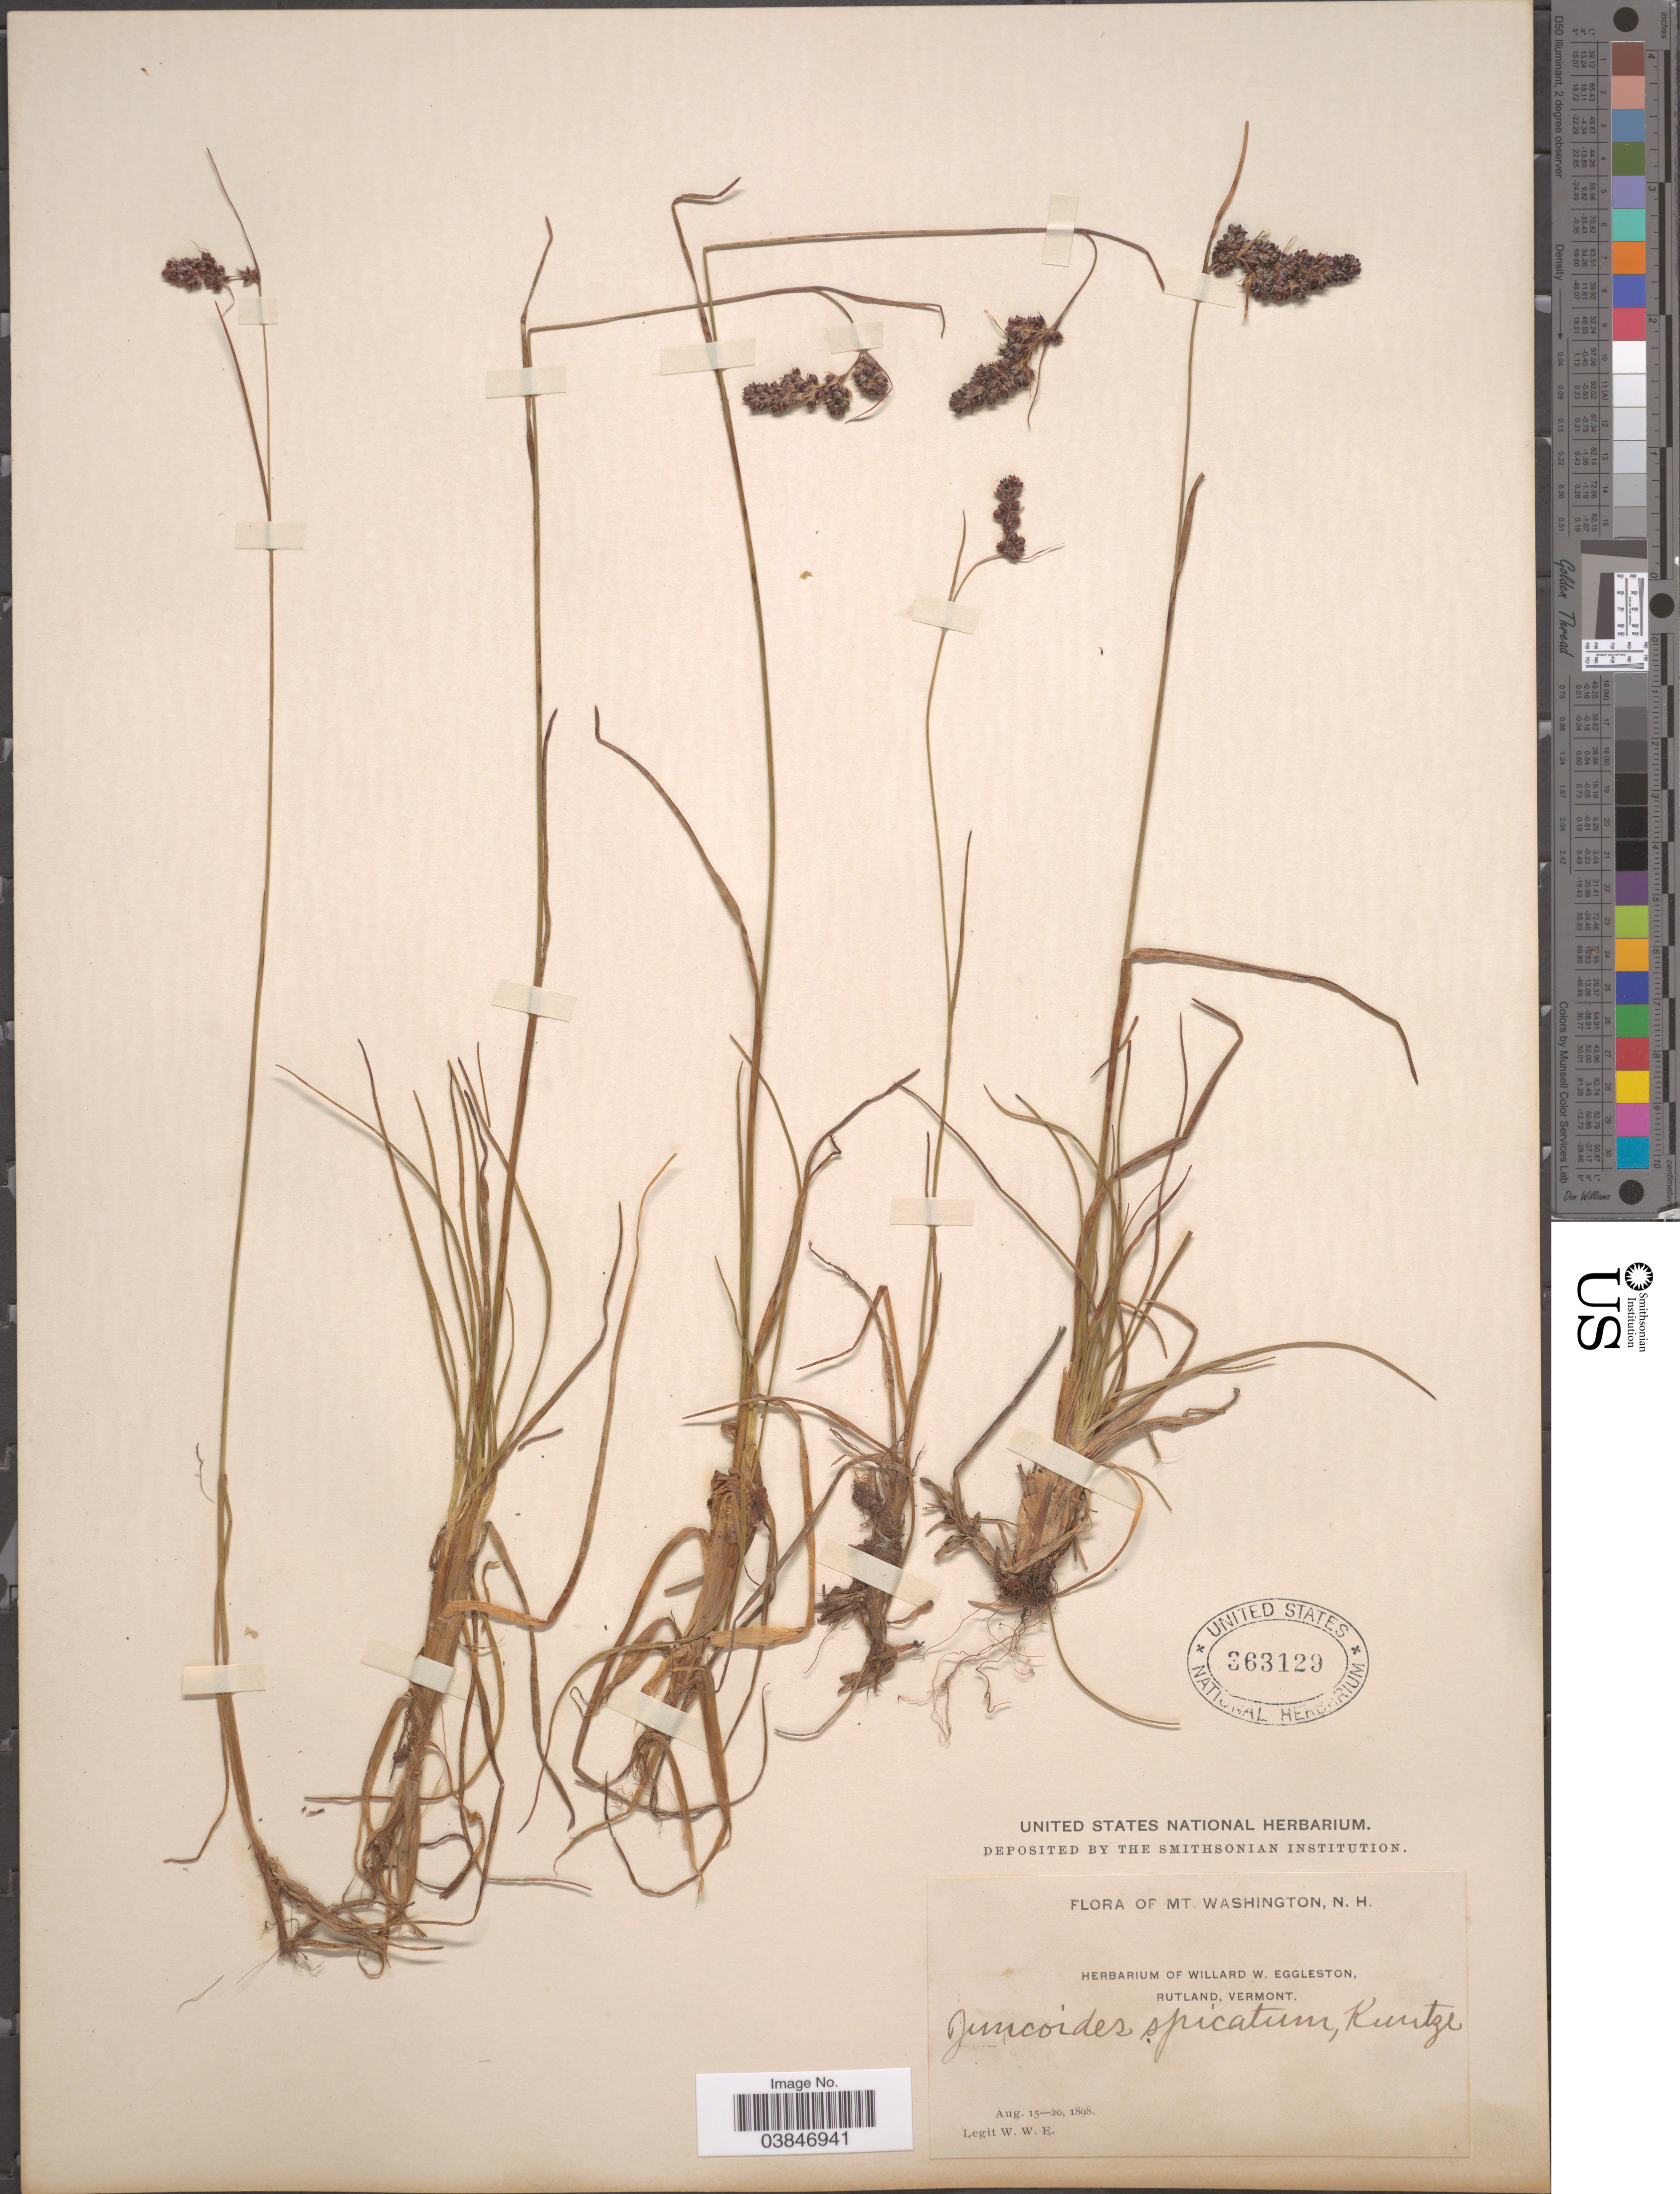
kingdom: Plantae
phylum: Tracheophyta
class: Liliopsida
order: Poales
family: Juncaceae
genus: Luzula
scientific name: Luzula spicata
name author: (L.) DC.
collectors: W. W. Eggleston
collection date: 1898-08-15/1898-08-20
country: United States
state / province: New Hampshire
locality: Mt. Washington.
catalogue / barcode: US 363129